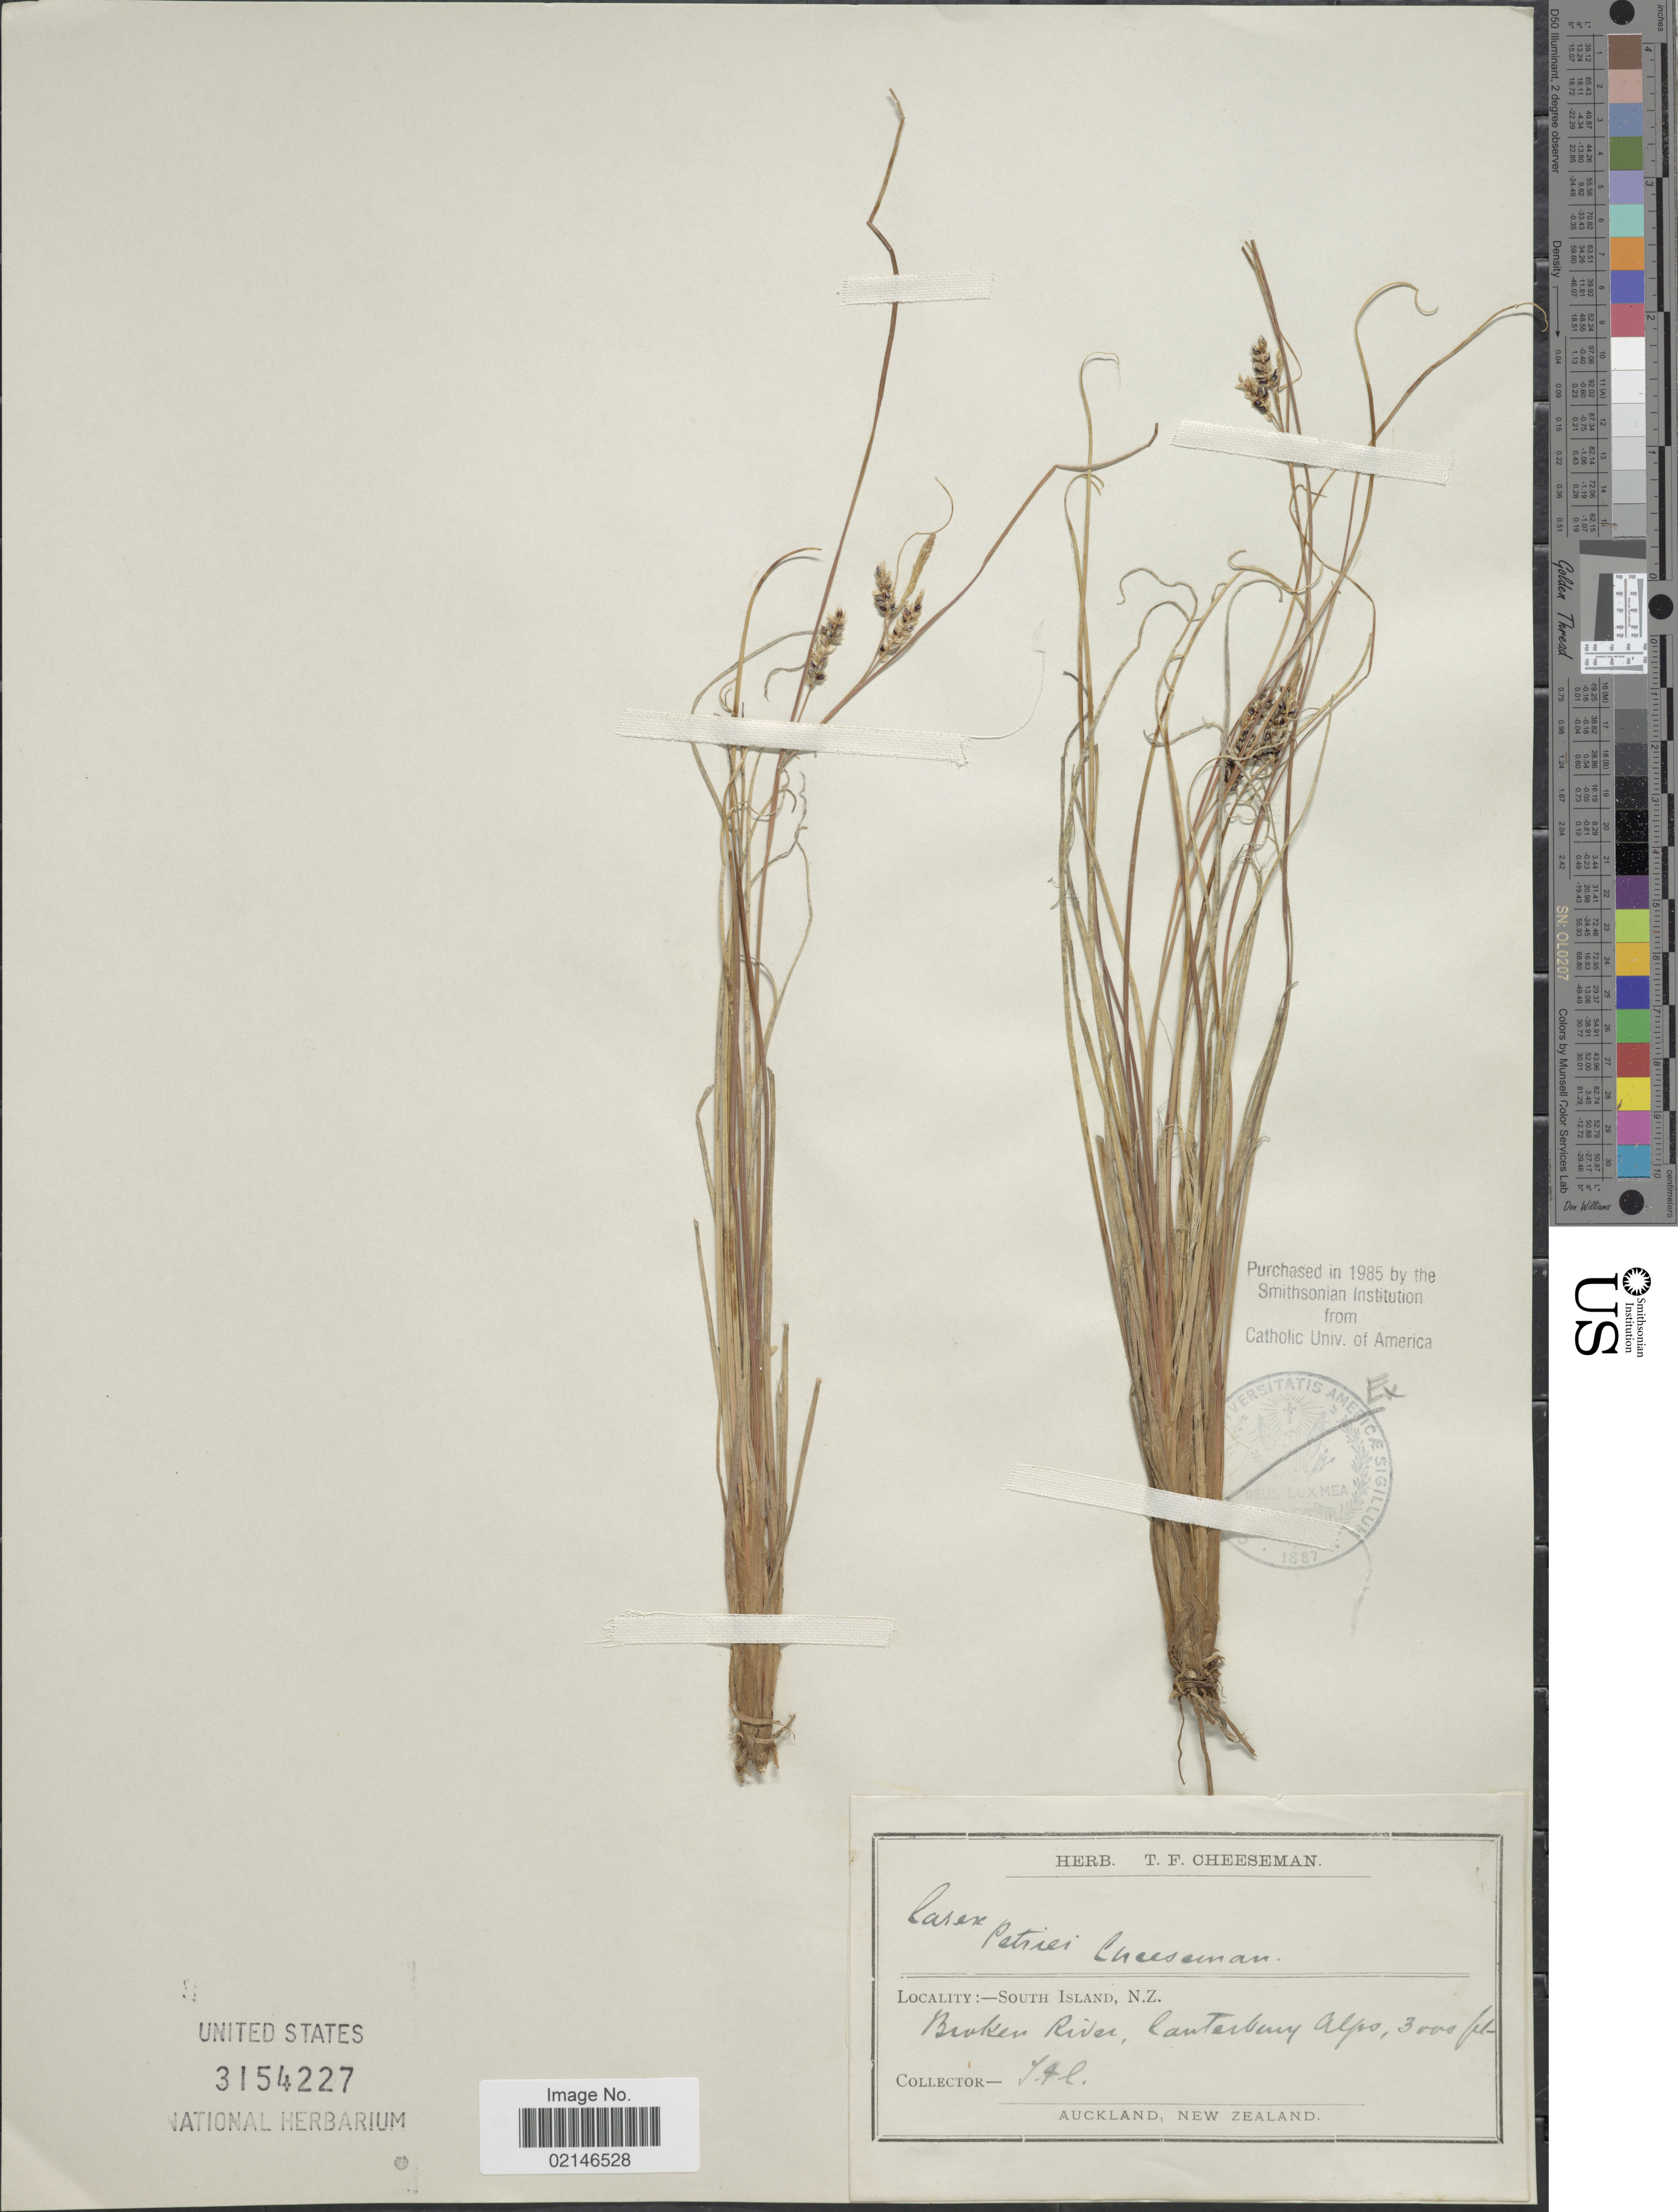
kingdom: Plantae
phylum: Tracheophyta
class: Liliopsida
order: Poales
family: Cyperaceae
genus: Carex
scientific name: Carex petriei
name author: Cheeseman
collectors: T. F. Cheeseman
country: New Zealand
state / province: Canterbury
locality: South Island, Broken River, Canterbury Alps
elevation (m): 914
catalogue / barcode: US 3154227